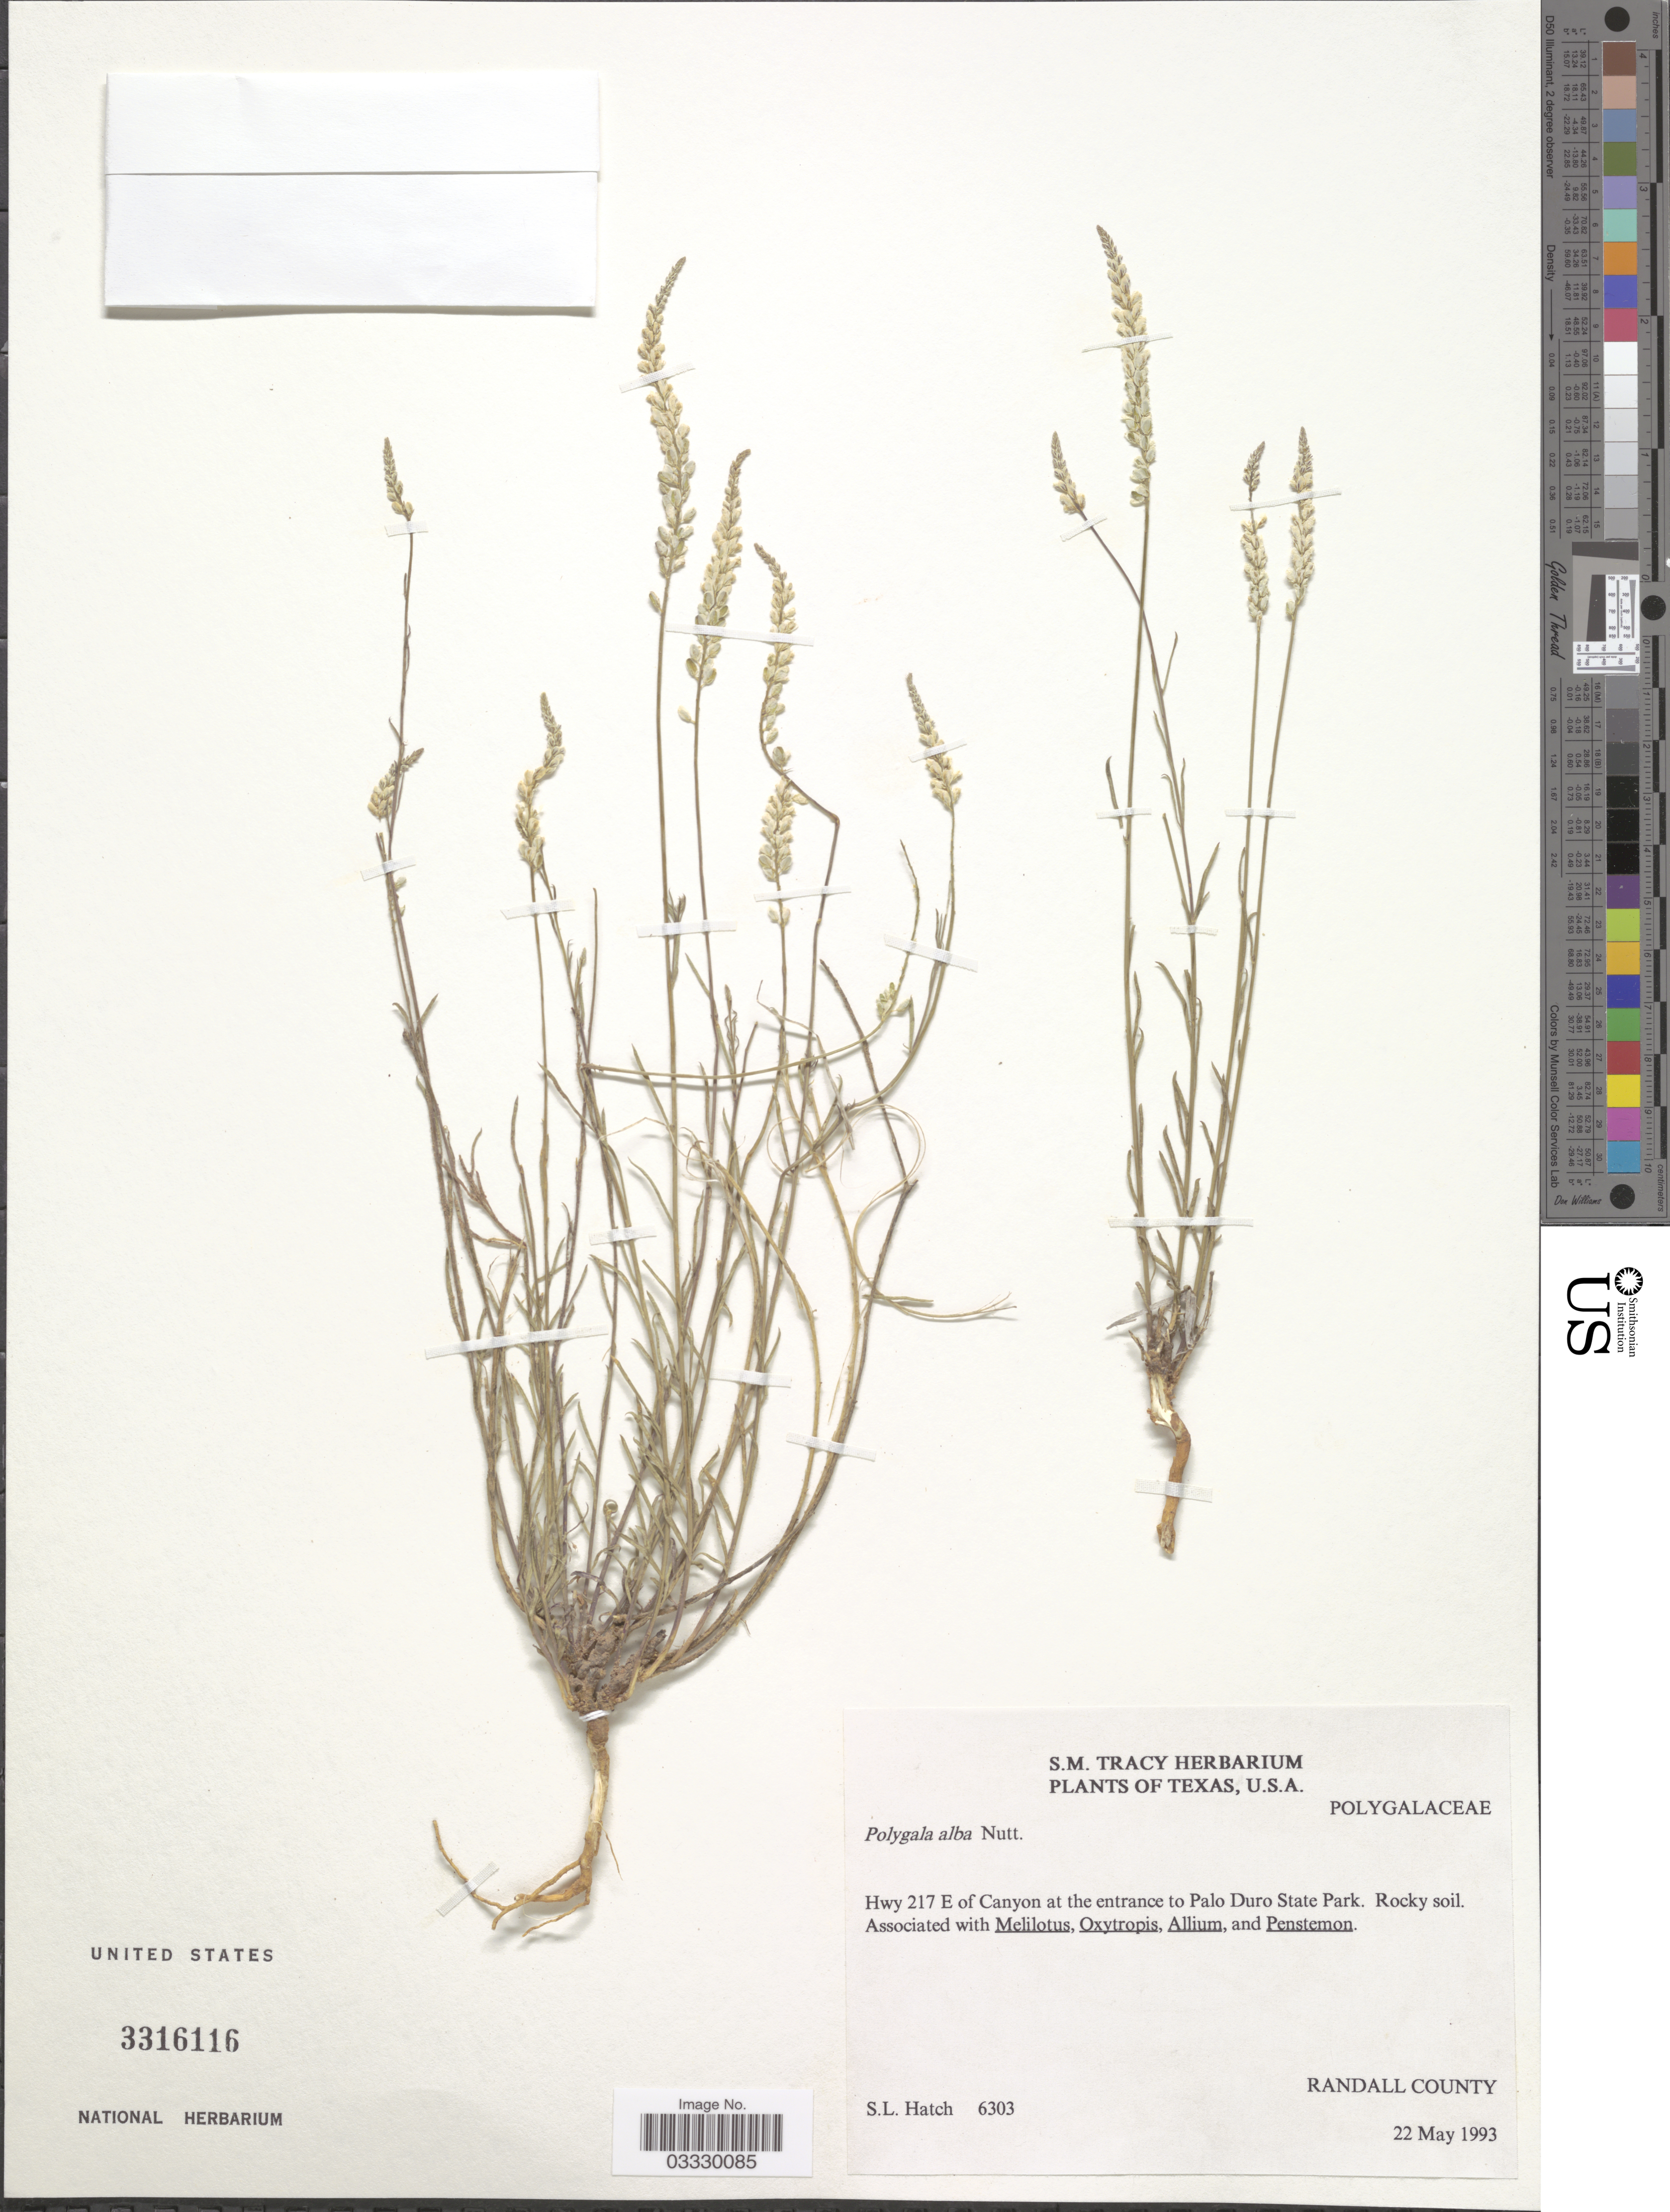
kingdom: Plantae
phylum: Tracheophyta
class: Magnoliopsida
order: Fabales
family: Polygalaceae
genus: Polygala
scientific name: Polygala alba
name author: Nutt.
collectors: S. Hatch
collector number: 6303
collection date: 1993-05-22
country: United States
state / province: Texas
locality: Hwy 217 E of Canyon at the entrance to Palo Duro State Park. Randall County.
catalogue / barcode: US 3316116